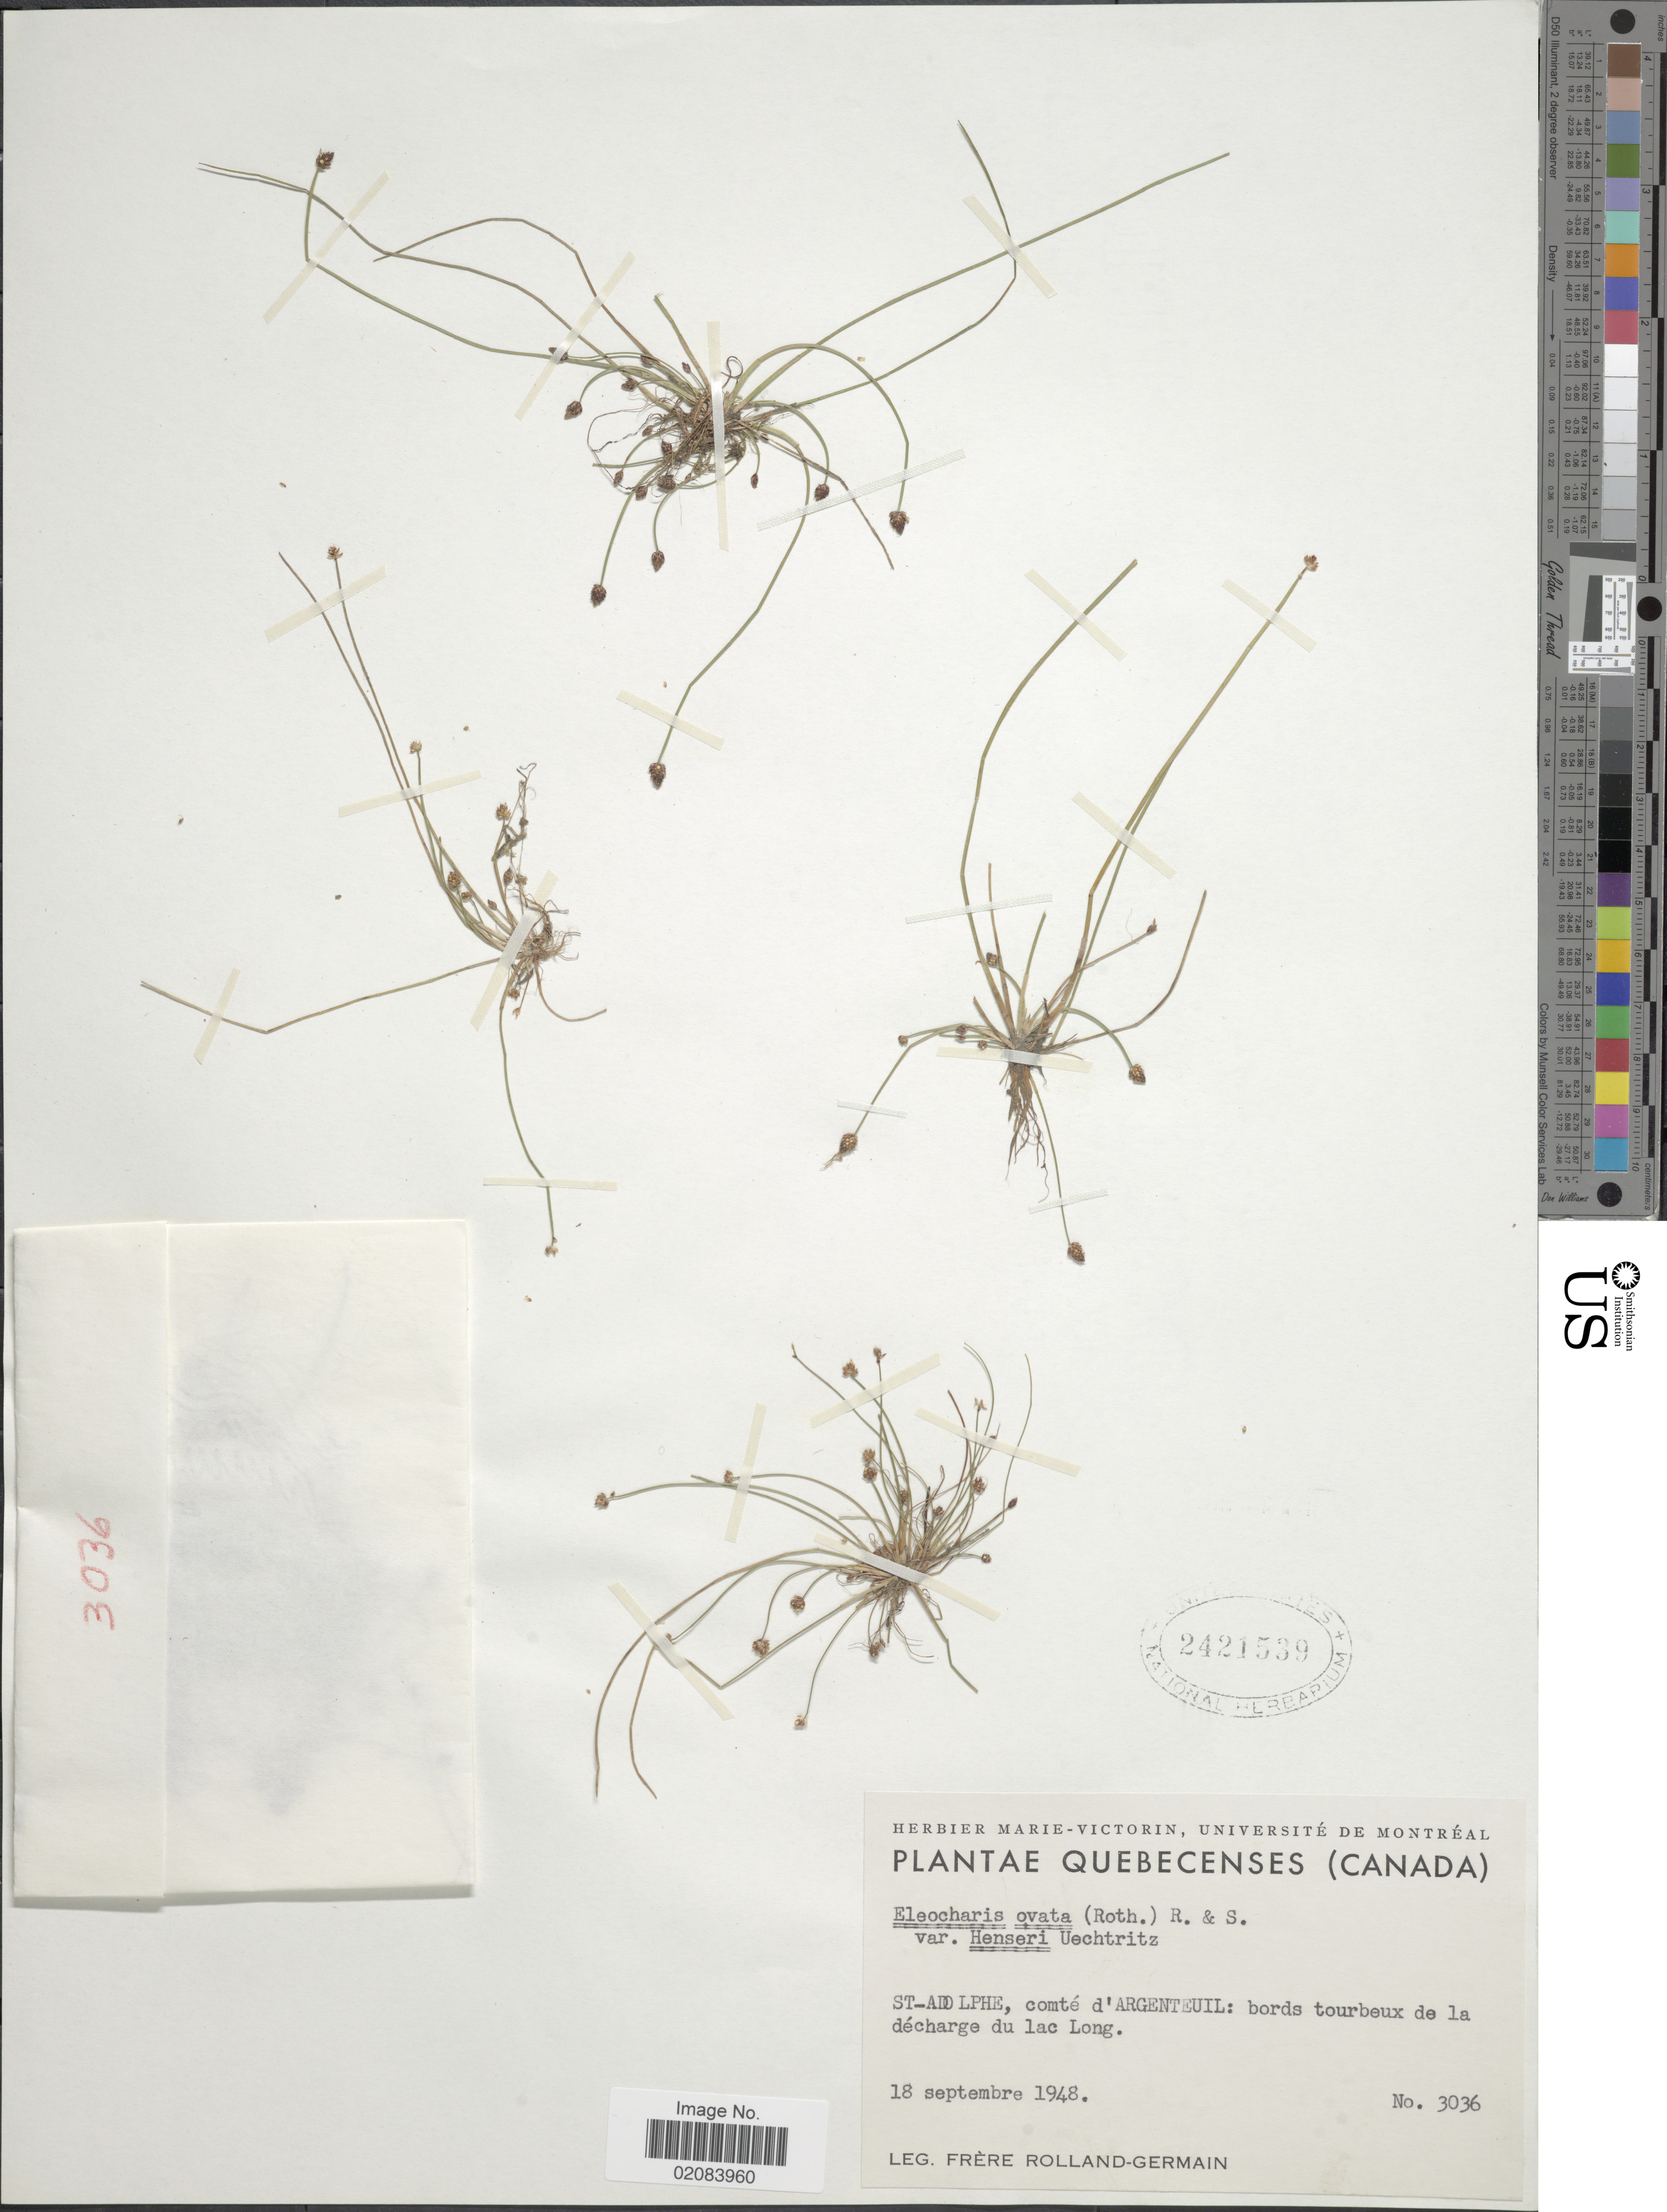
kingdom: Plantae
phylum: Tracheophyta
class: Liliopsida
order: Poales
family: Cyperaceae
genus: Eleocharis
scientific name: Eleocharis ovata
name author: (Roth) Roem. & Schult.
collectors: Rolland-Germain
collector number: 3036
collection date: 1948-09-18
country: Canada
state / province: Quebec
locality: St-Adolphe, comté d'Argenteuil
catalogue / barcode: US 2421539